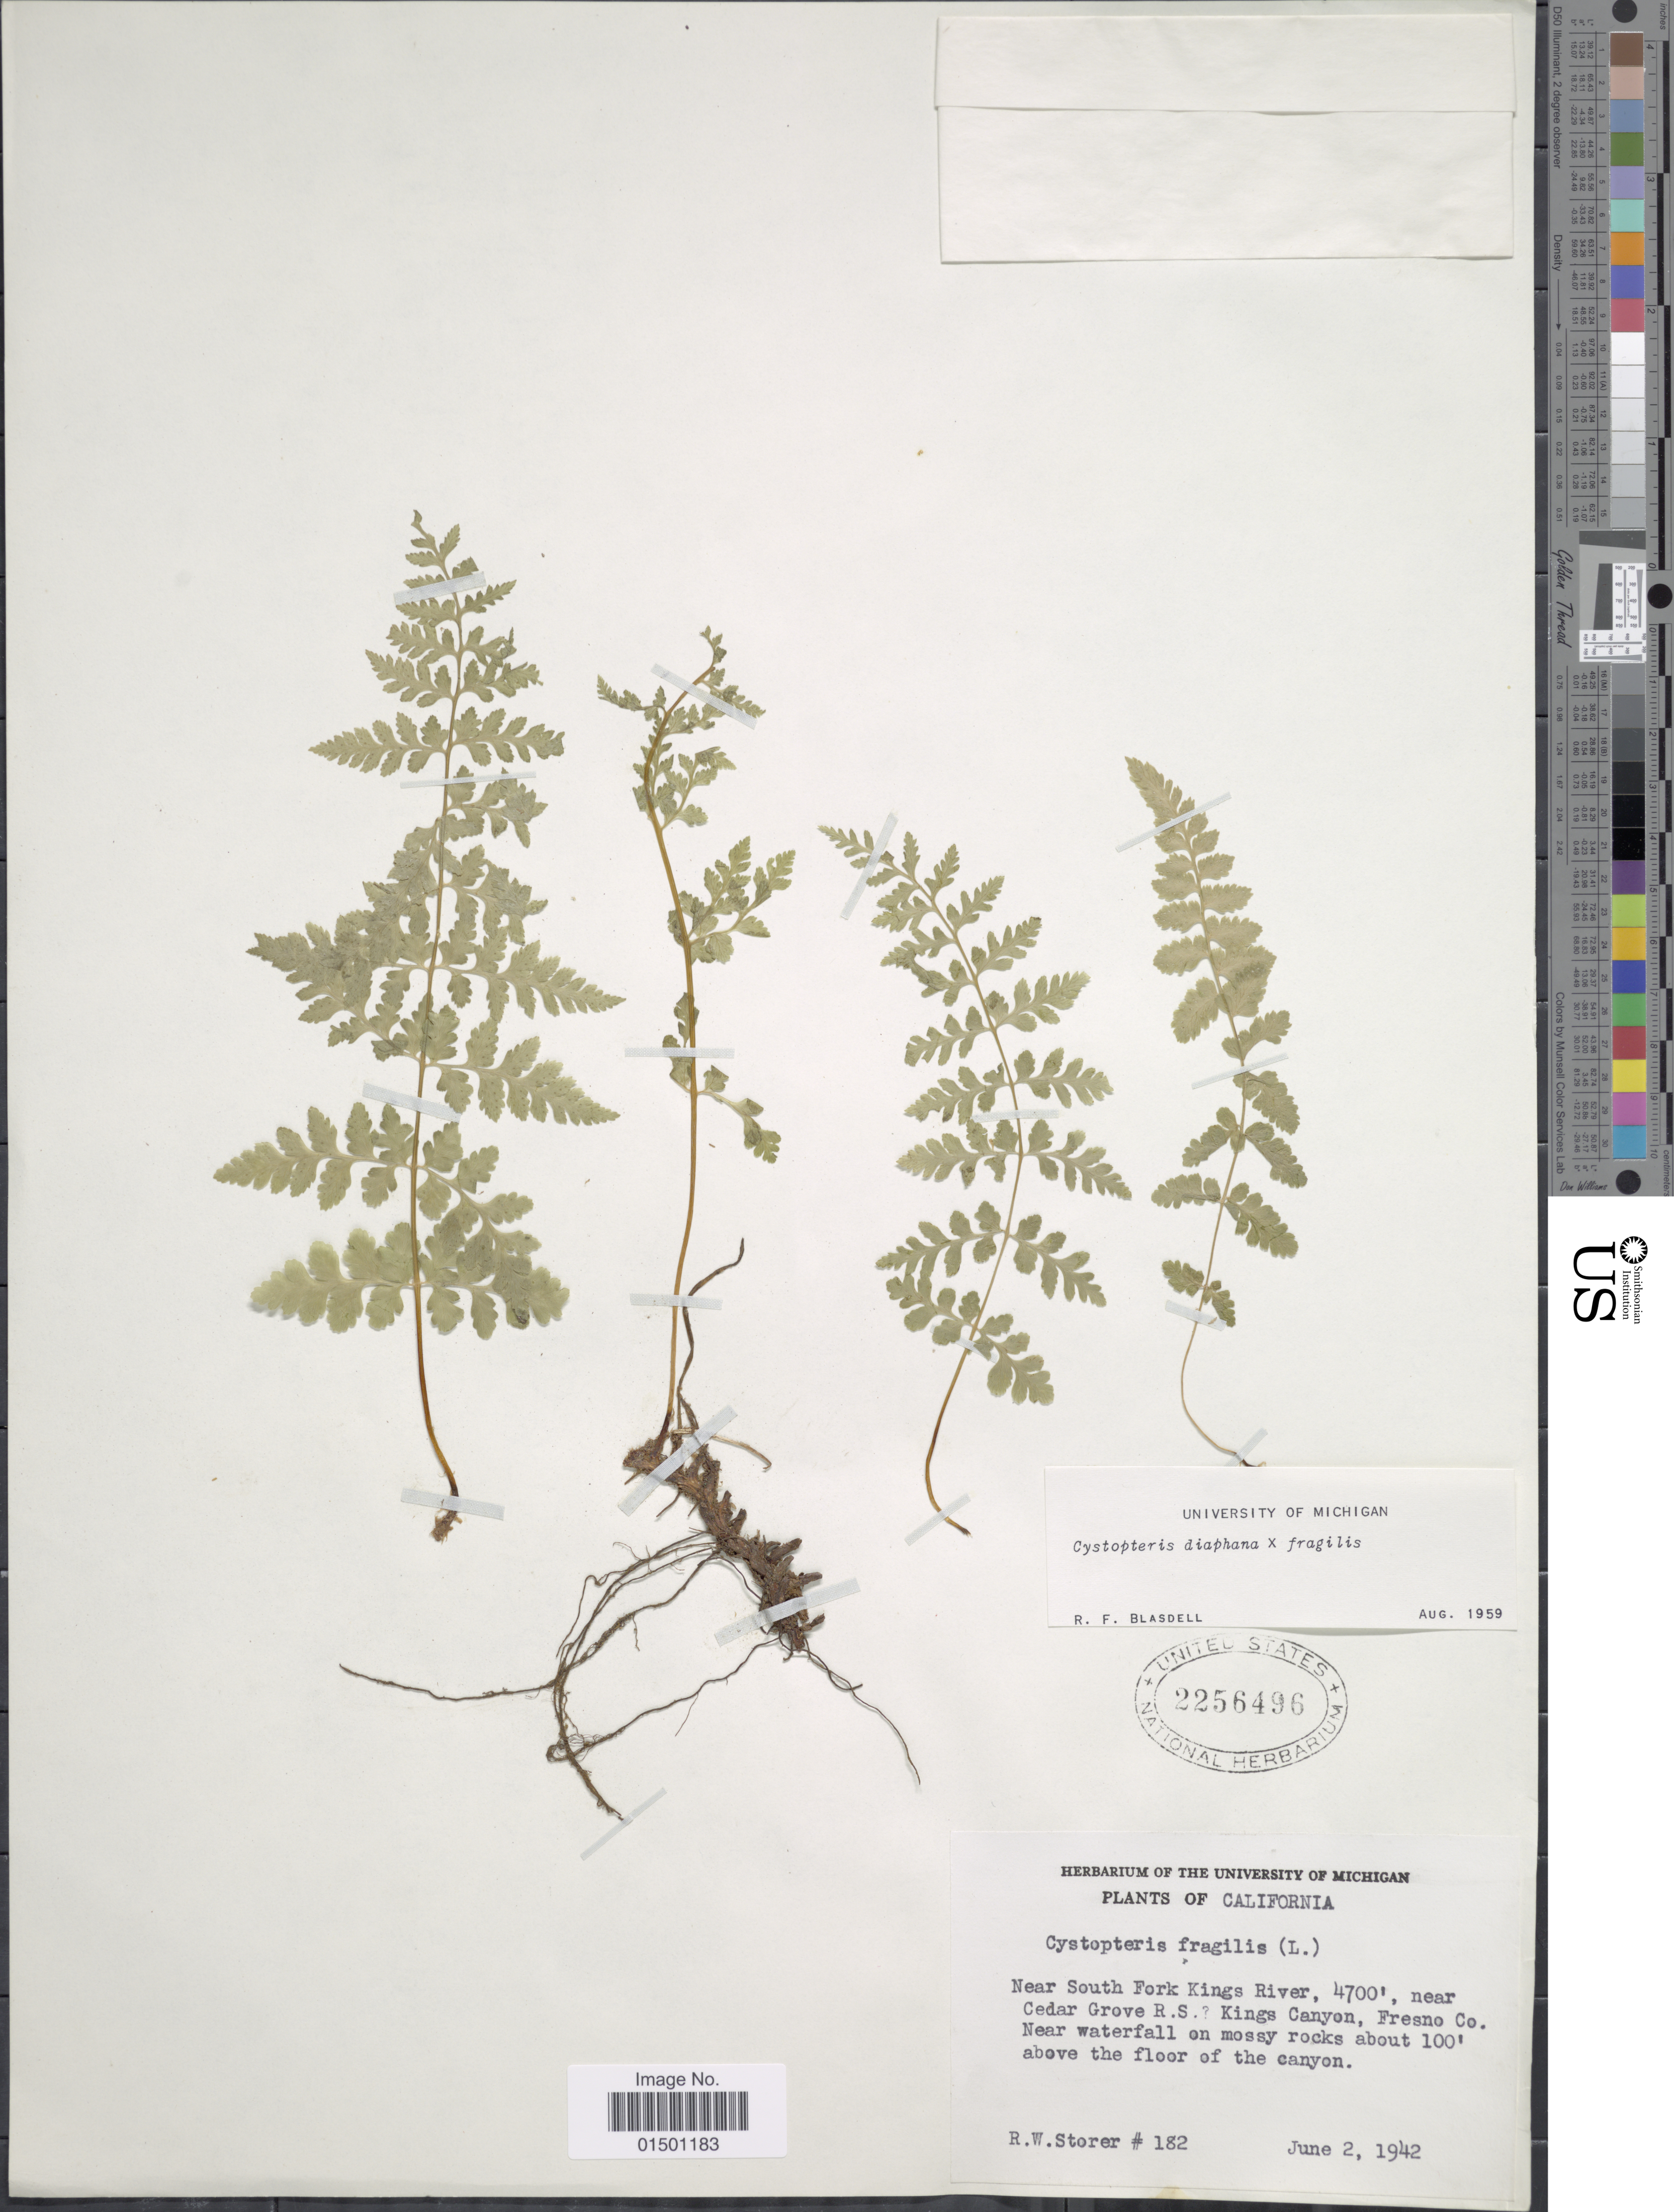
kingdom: Plantae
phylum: Tracheophyta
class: Polypodiopsida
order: Polypodiales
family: Cystopteridaceae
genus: Cystopteris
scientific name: Cystopteris diaphana x C. fragilis (L.) Bernh.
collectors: R. Storer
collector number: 182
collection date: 1942-06-02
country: United States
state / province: California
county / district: Fresno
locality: Near South Fork Kings River, near Cedar Grove R.S., Kings Canyon, Fresno Co., near waterfall on mossy rocks about 100 feet above the floor of the canyon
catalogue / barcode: US 2256496